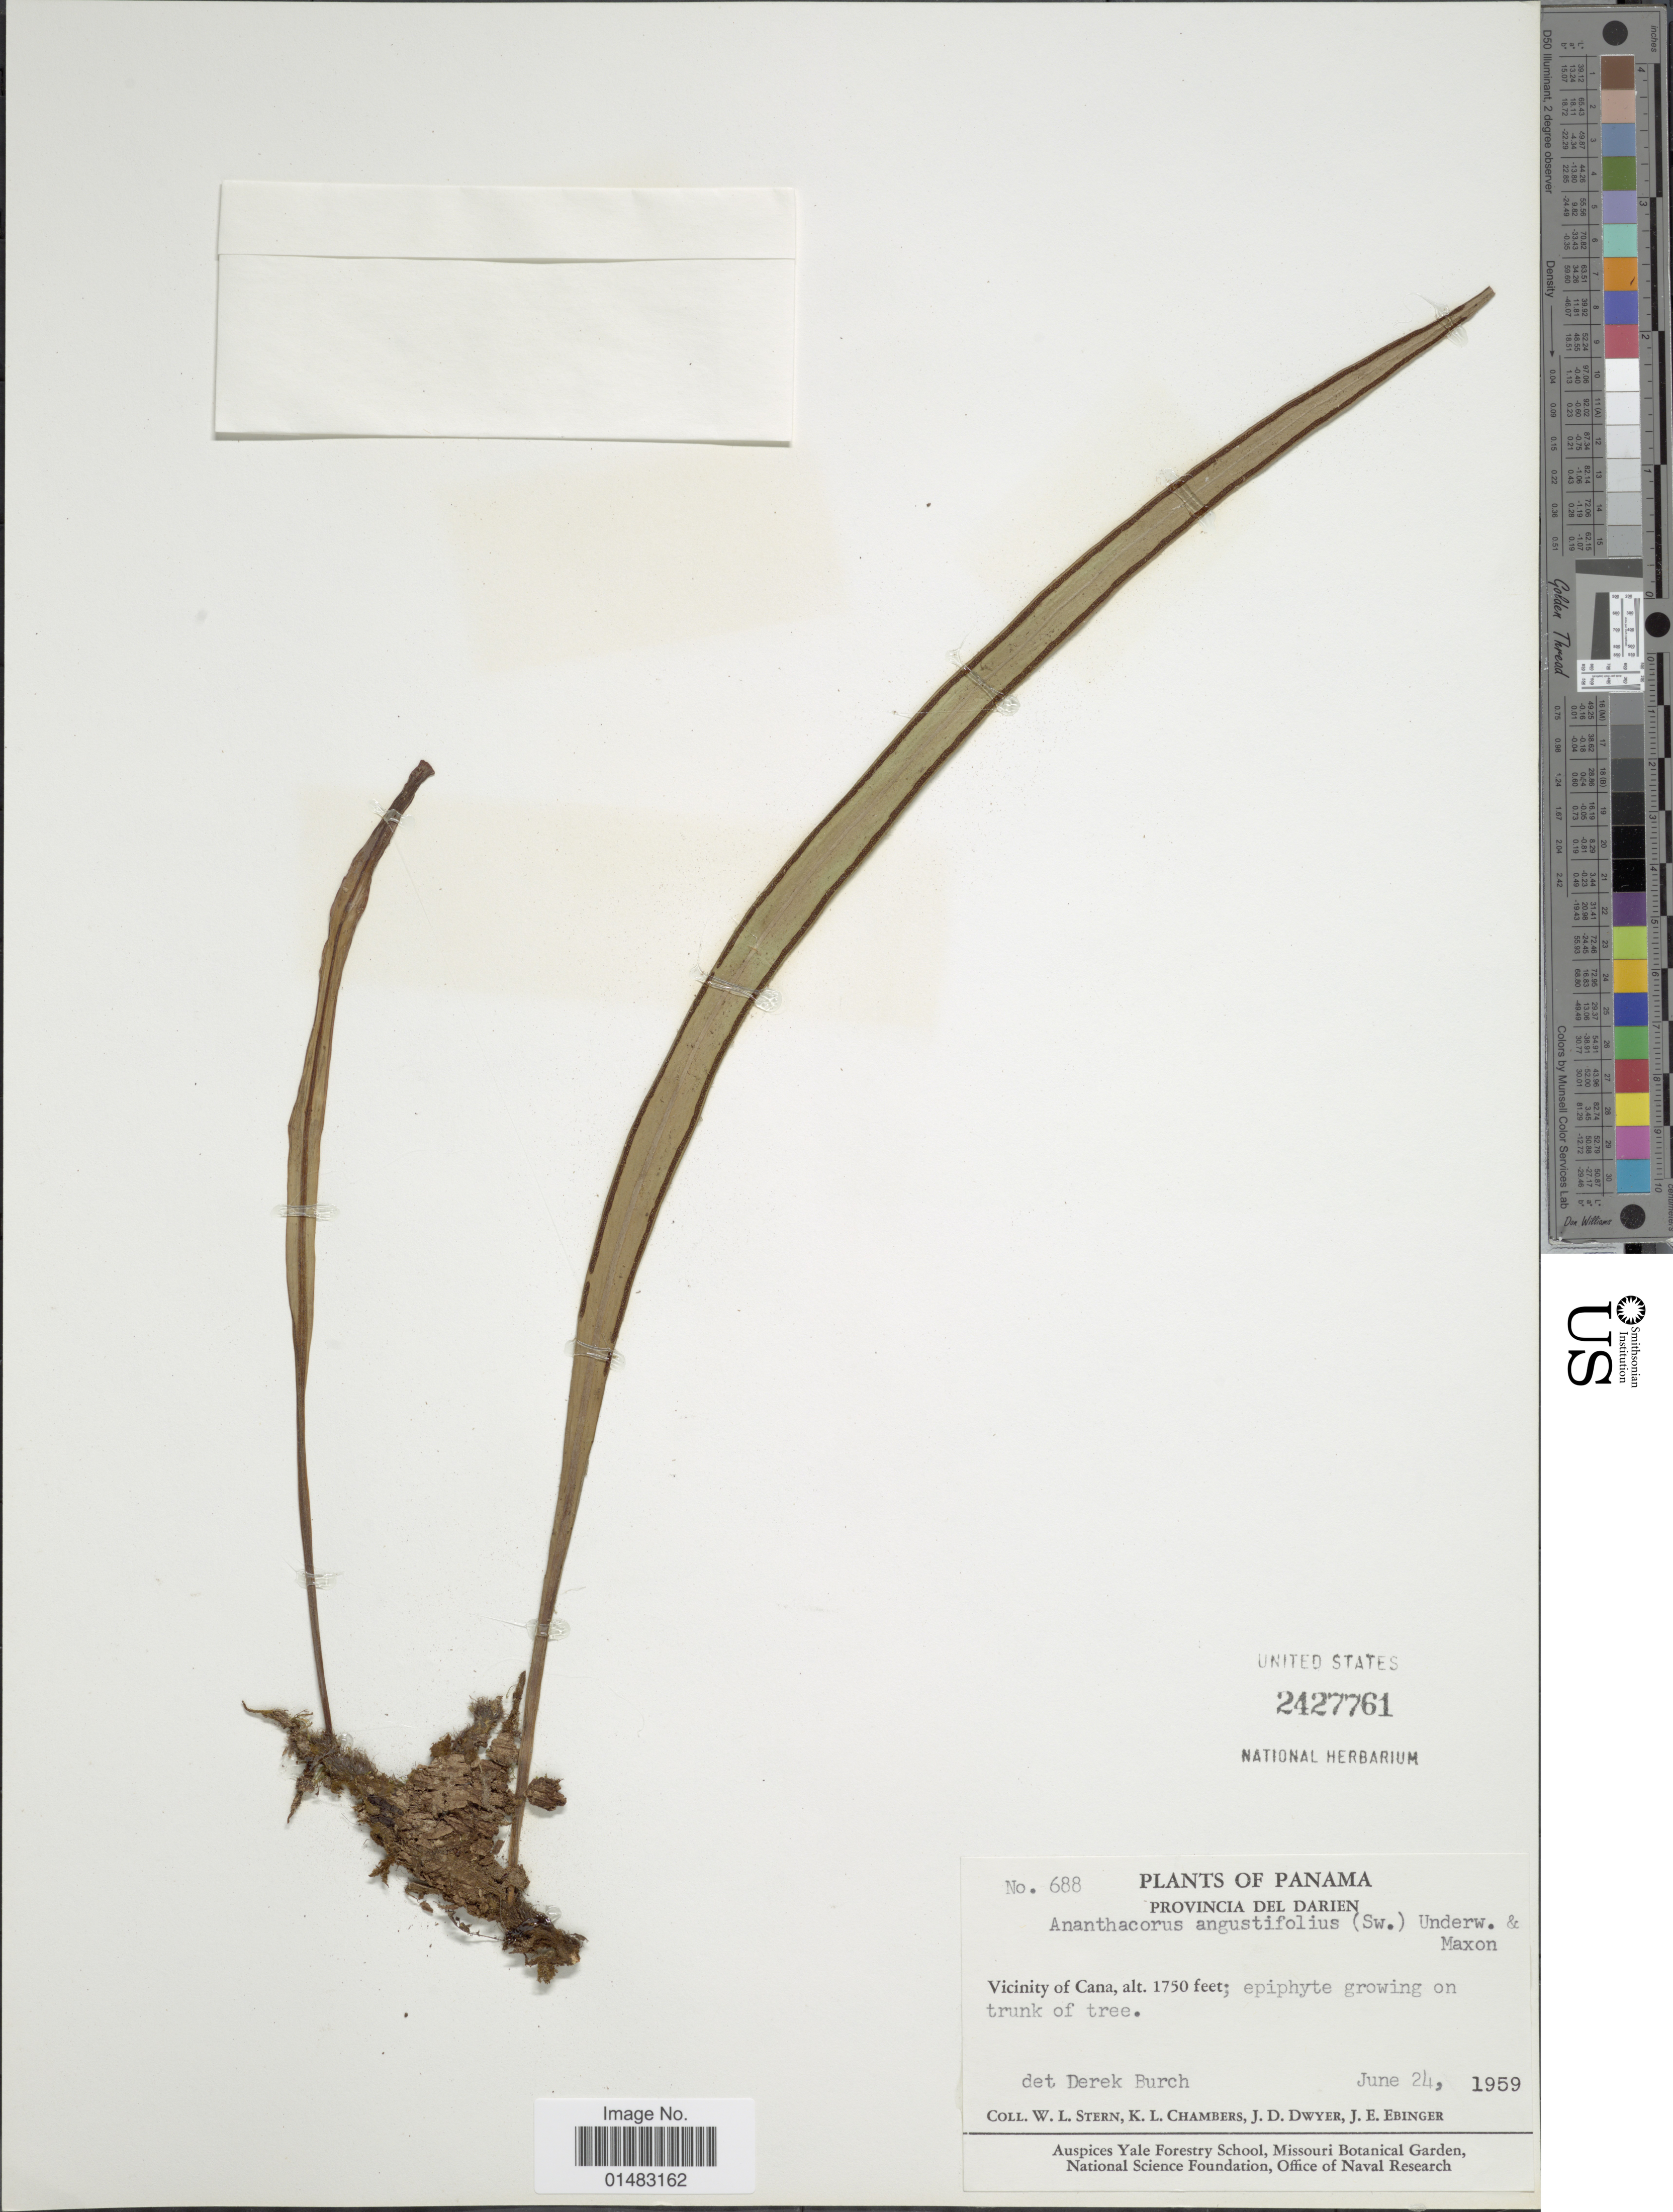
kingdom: Plantae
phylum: Tracheophyta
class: Polypodiopsida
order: Polypodiales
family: Pteridaceae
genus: Ananthacorus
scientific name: Ananthacorus angustifolius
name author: (Sw.) Underw. & Maxon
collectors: W. L. Stern, K. Chambers, J. D. Dwyer & J. Ebinger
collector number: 688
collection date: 1959-06-24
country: Panama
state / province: Darién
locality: Vicinity of Cana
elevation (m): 533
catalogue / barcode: US 2427761